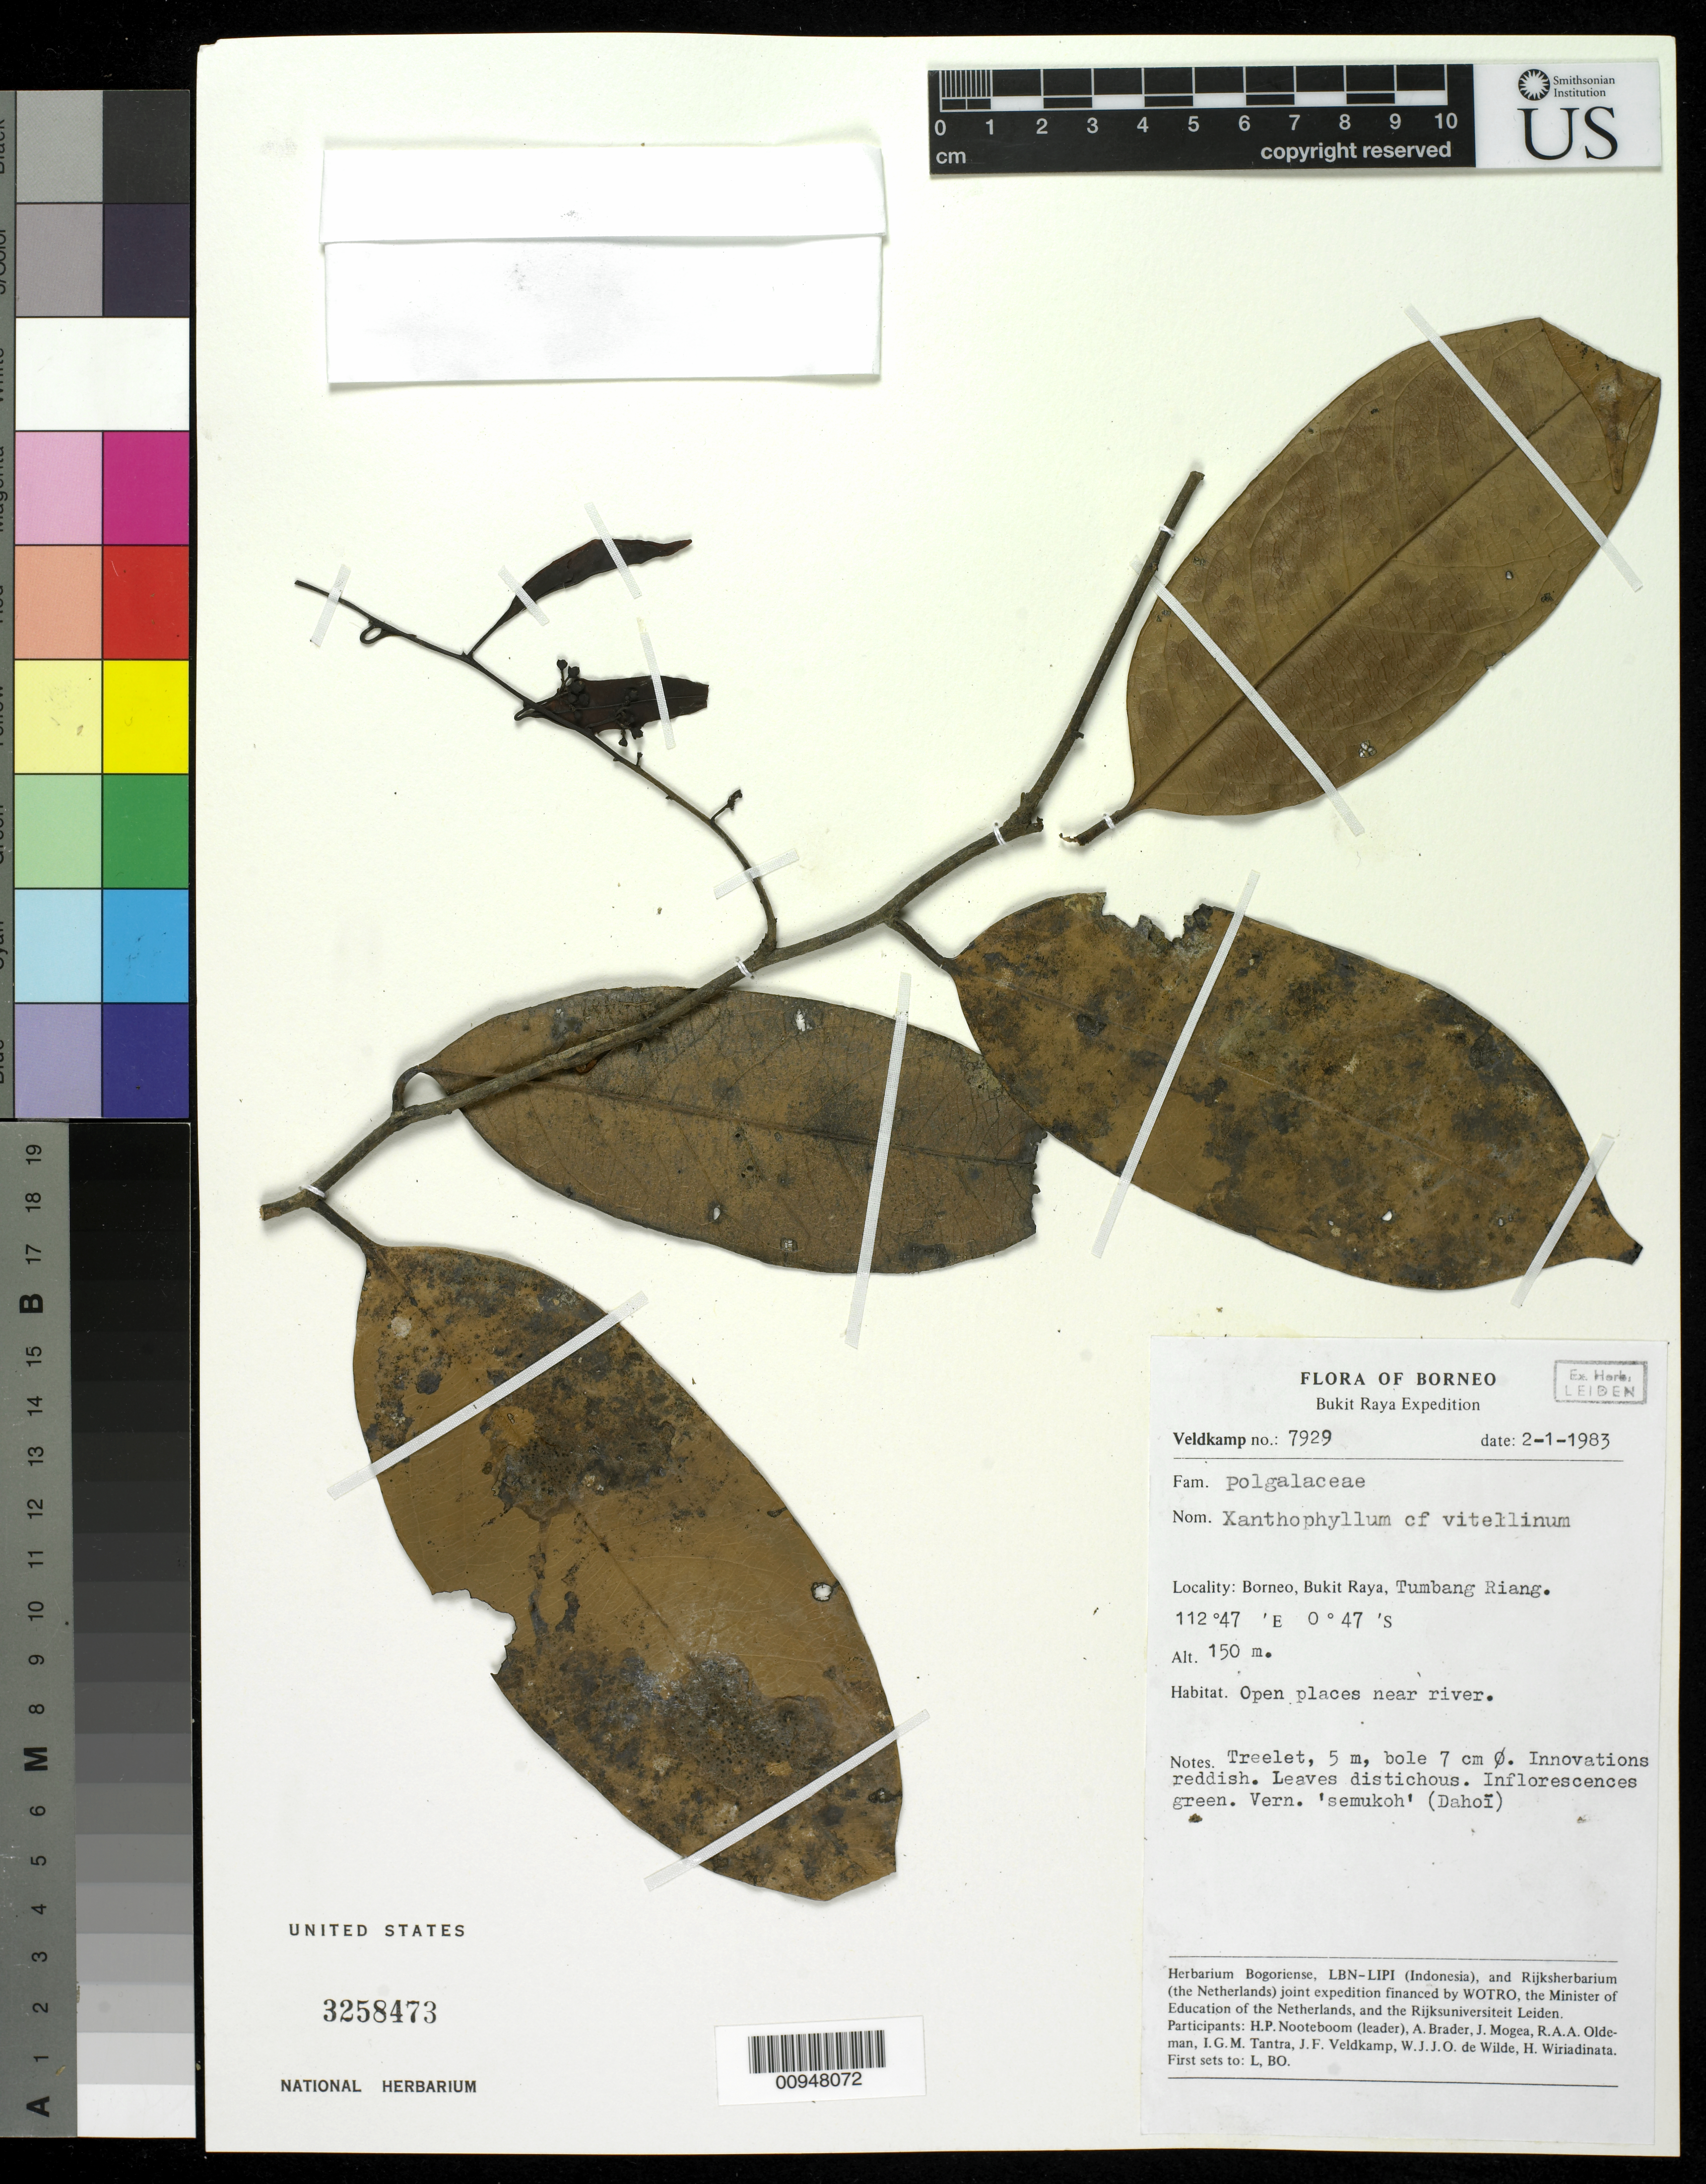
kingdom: Plantae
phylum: Tracheophyta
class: Magnoliopsida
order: Fabales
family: Polygalaceae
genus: Xanthophyllum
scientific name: Xanthophyllum vitellinum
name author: (Blume) D. Dietr.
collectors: H. P. Nooteboom & et al.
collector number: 7929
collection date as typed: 02 Jan 1983 to 01 Feb 1983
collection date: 1983-01-02/1983-02-01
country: Indonesia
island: Borneo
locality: Bukit Raya, Tumbang Riang.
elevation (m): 150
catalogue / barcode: US 3258473